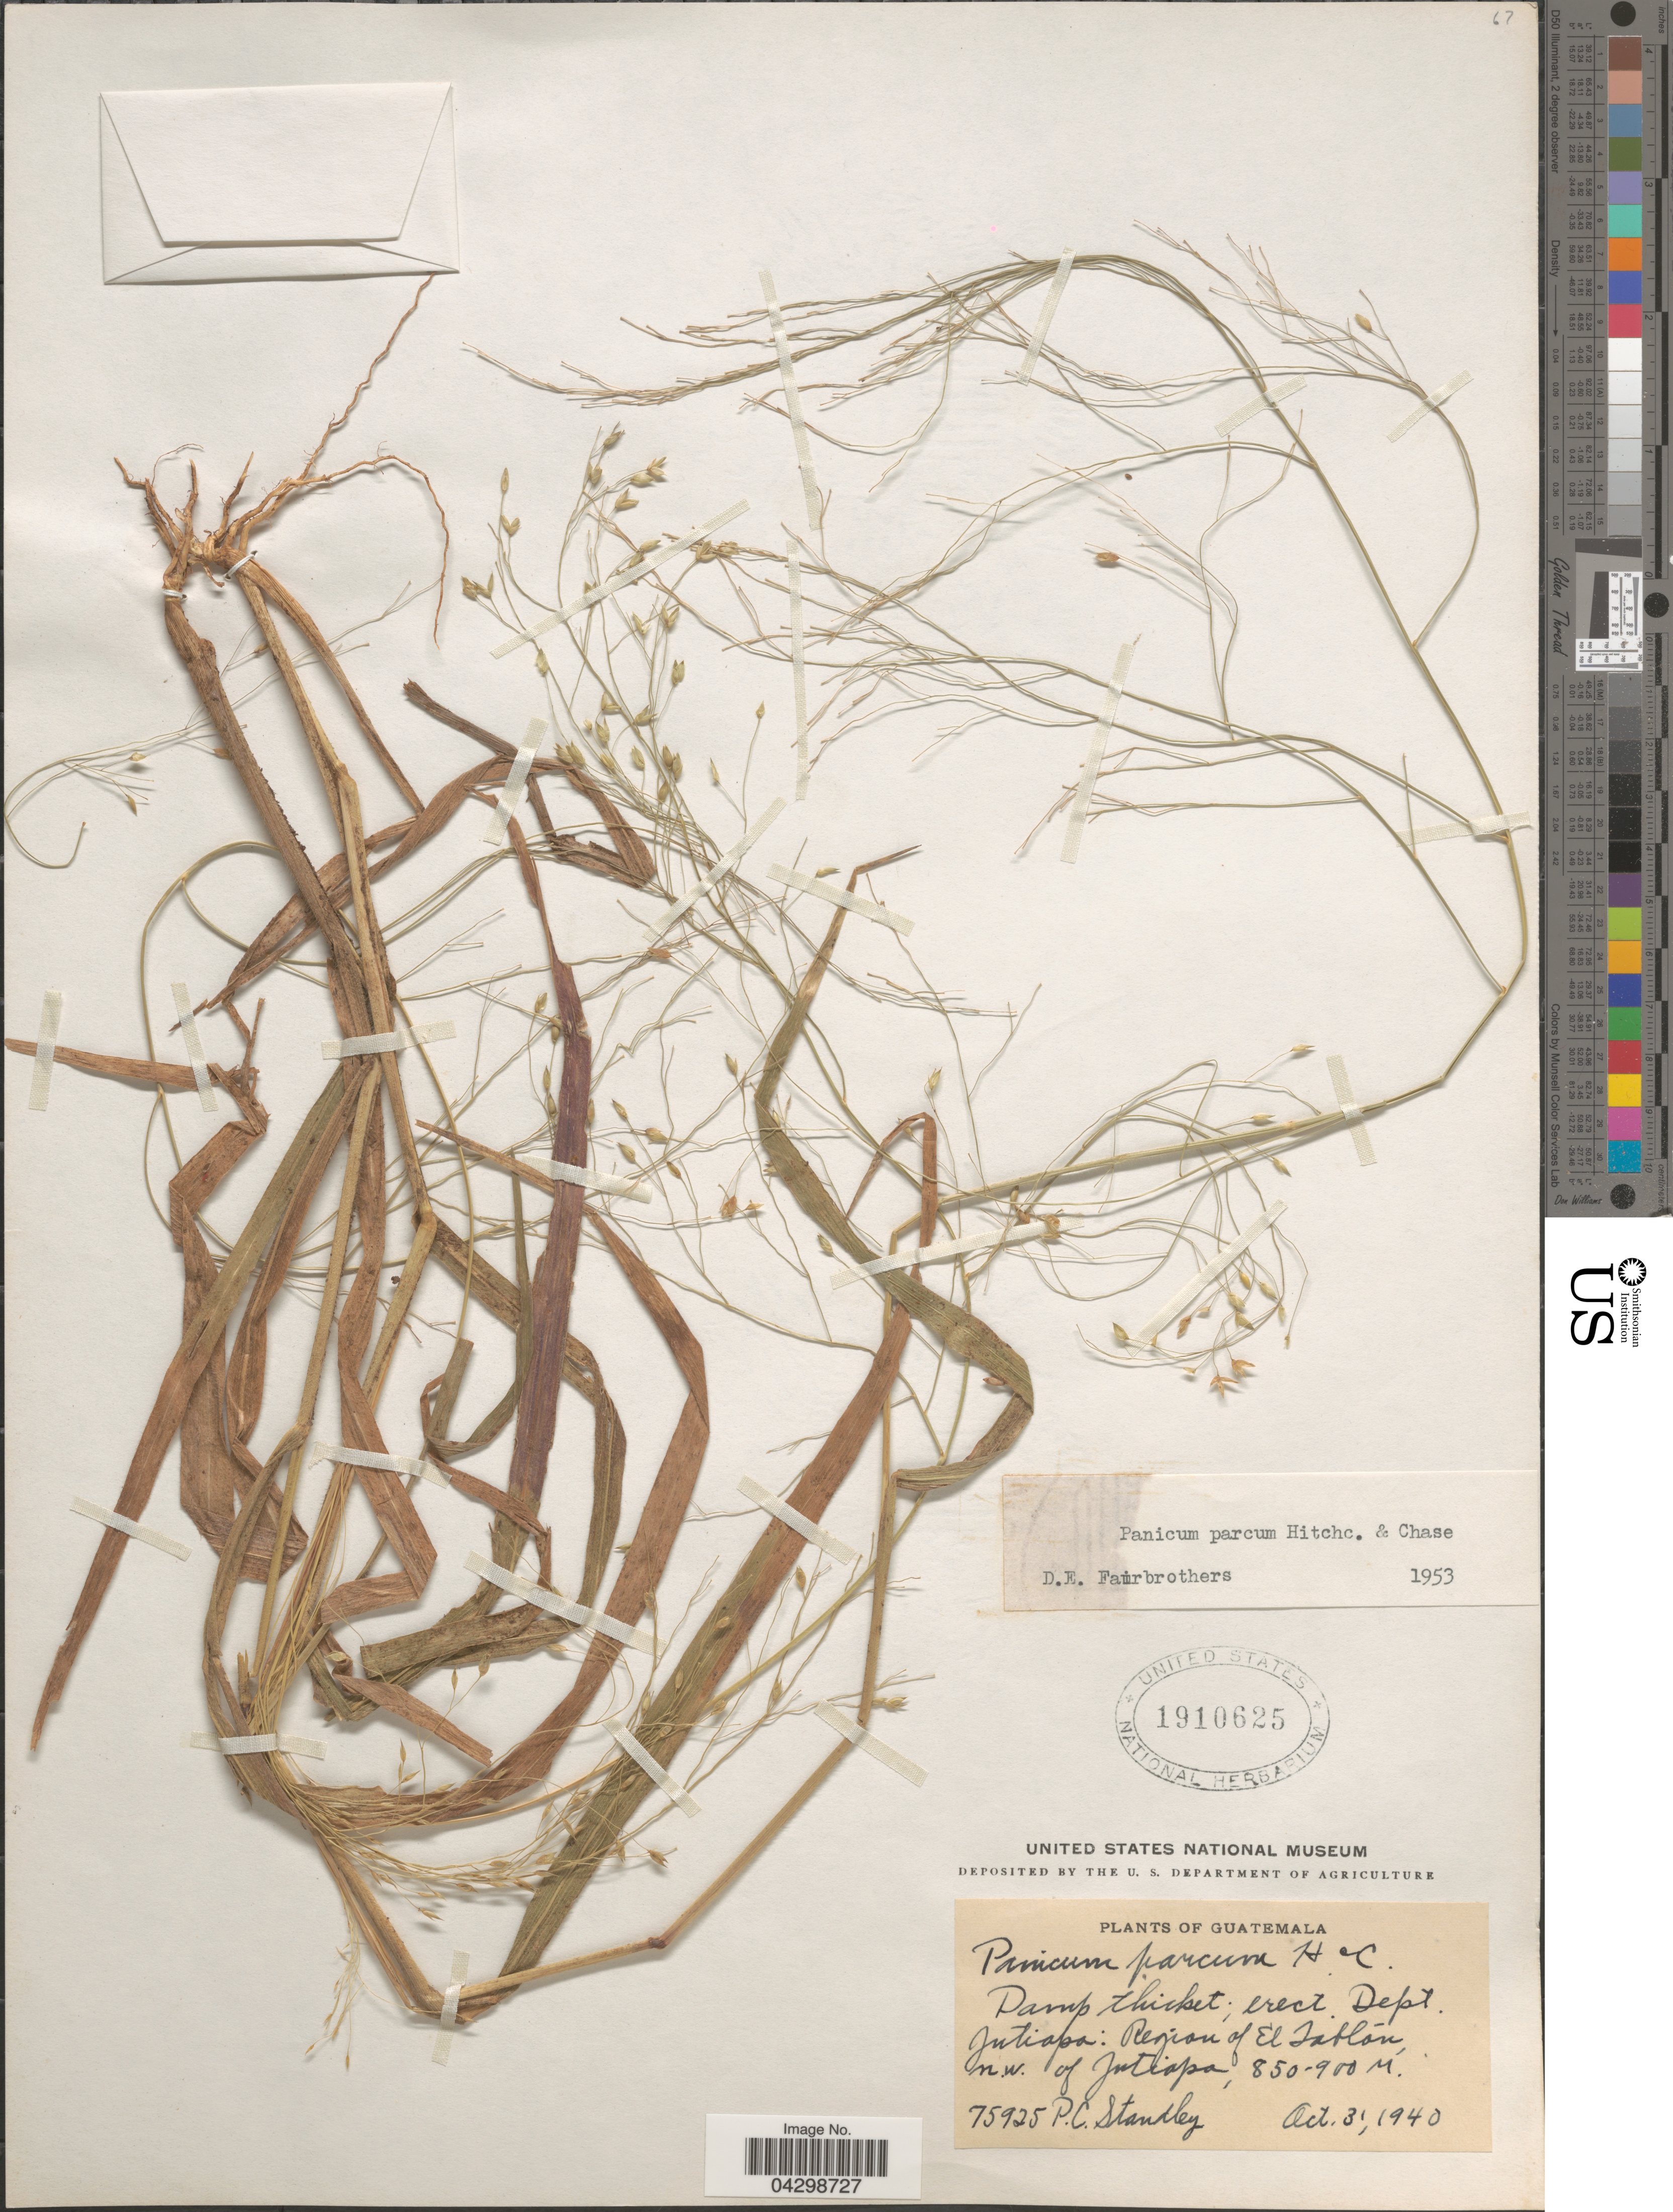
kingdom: Plantae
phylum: Tracheophyta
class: Liliopsida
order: Poales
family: Poaceae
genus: Panicum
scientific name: Panicum parcum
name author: Hitchc. & Chase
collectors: P. C. Standley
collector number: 75925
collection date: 1940-10-31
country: Guatemala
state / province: Jutiapa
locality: Dept. Jutiapa: Region of El Tablón, n.w. of Jutiapa.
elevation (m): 850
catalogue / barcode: US 1910625